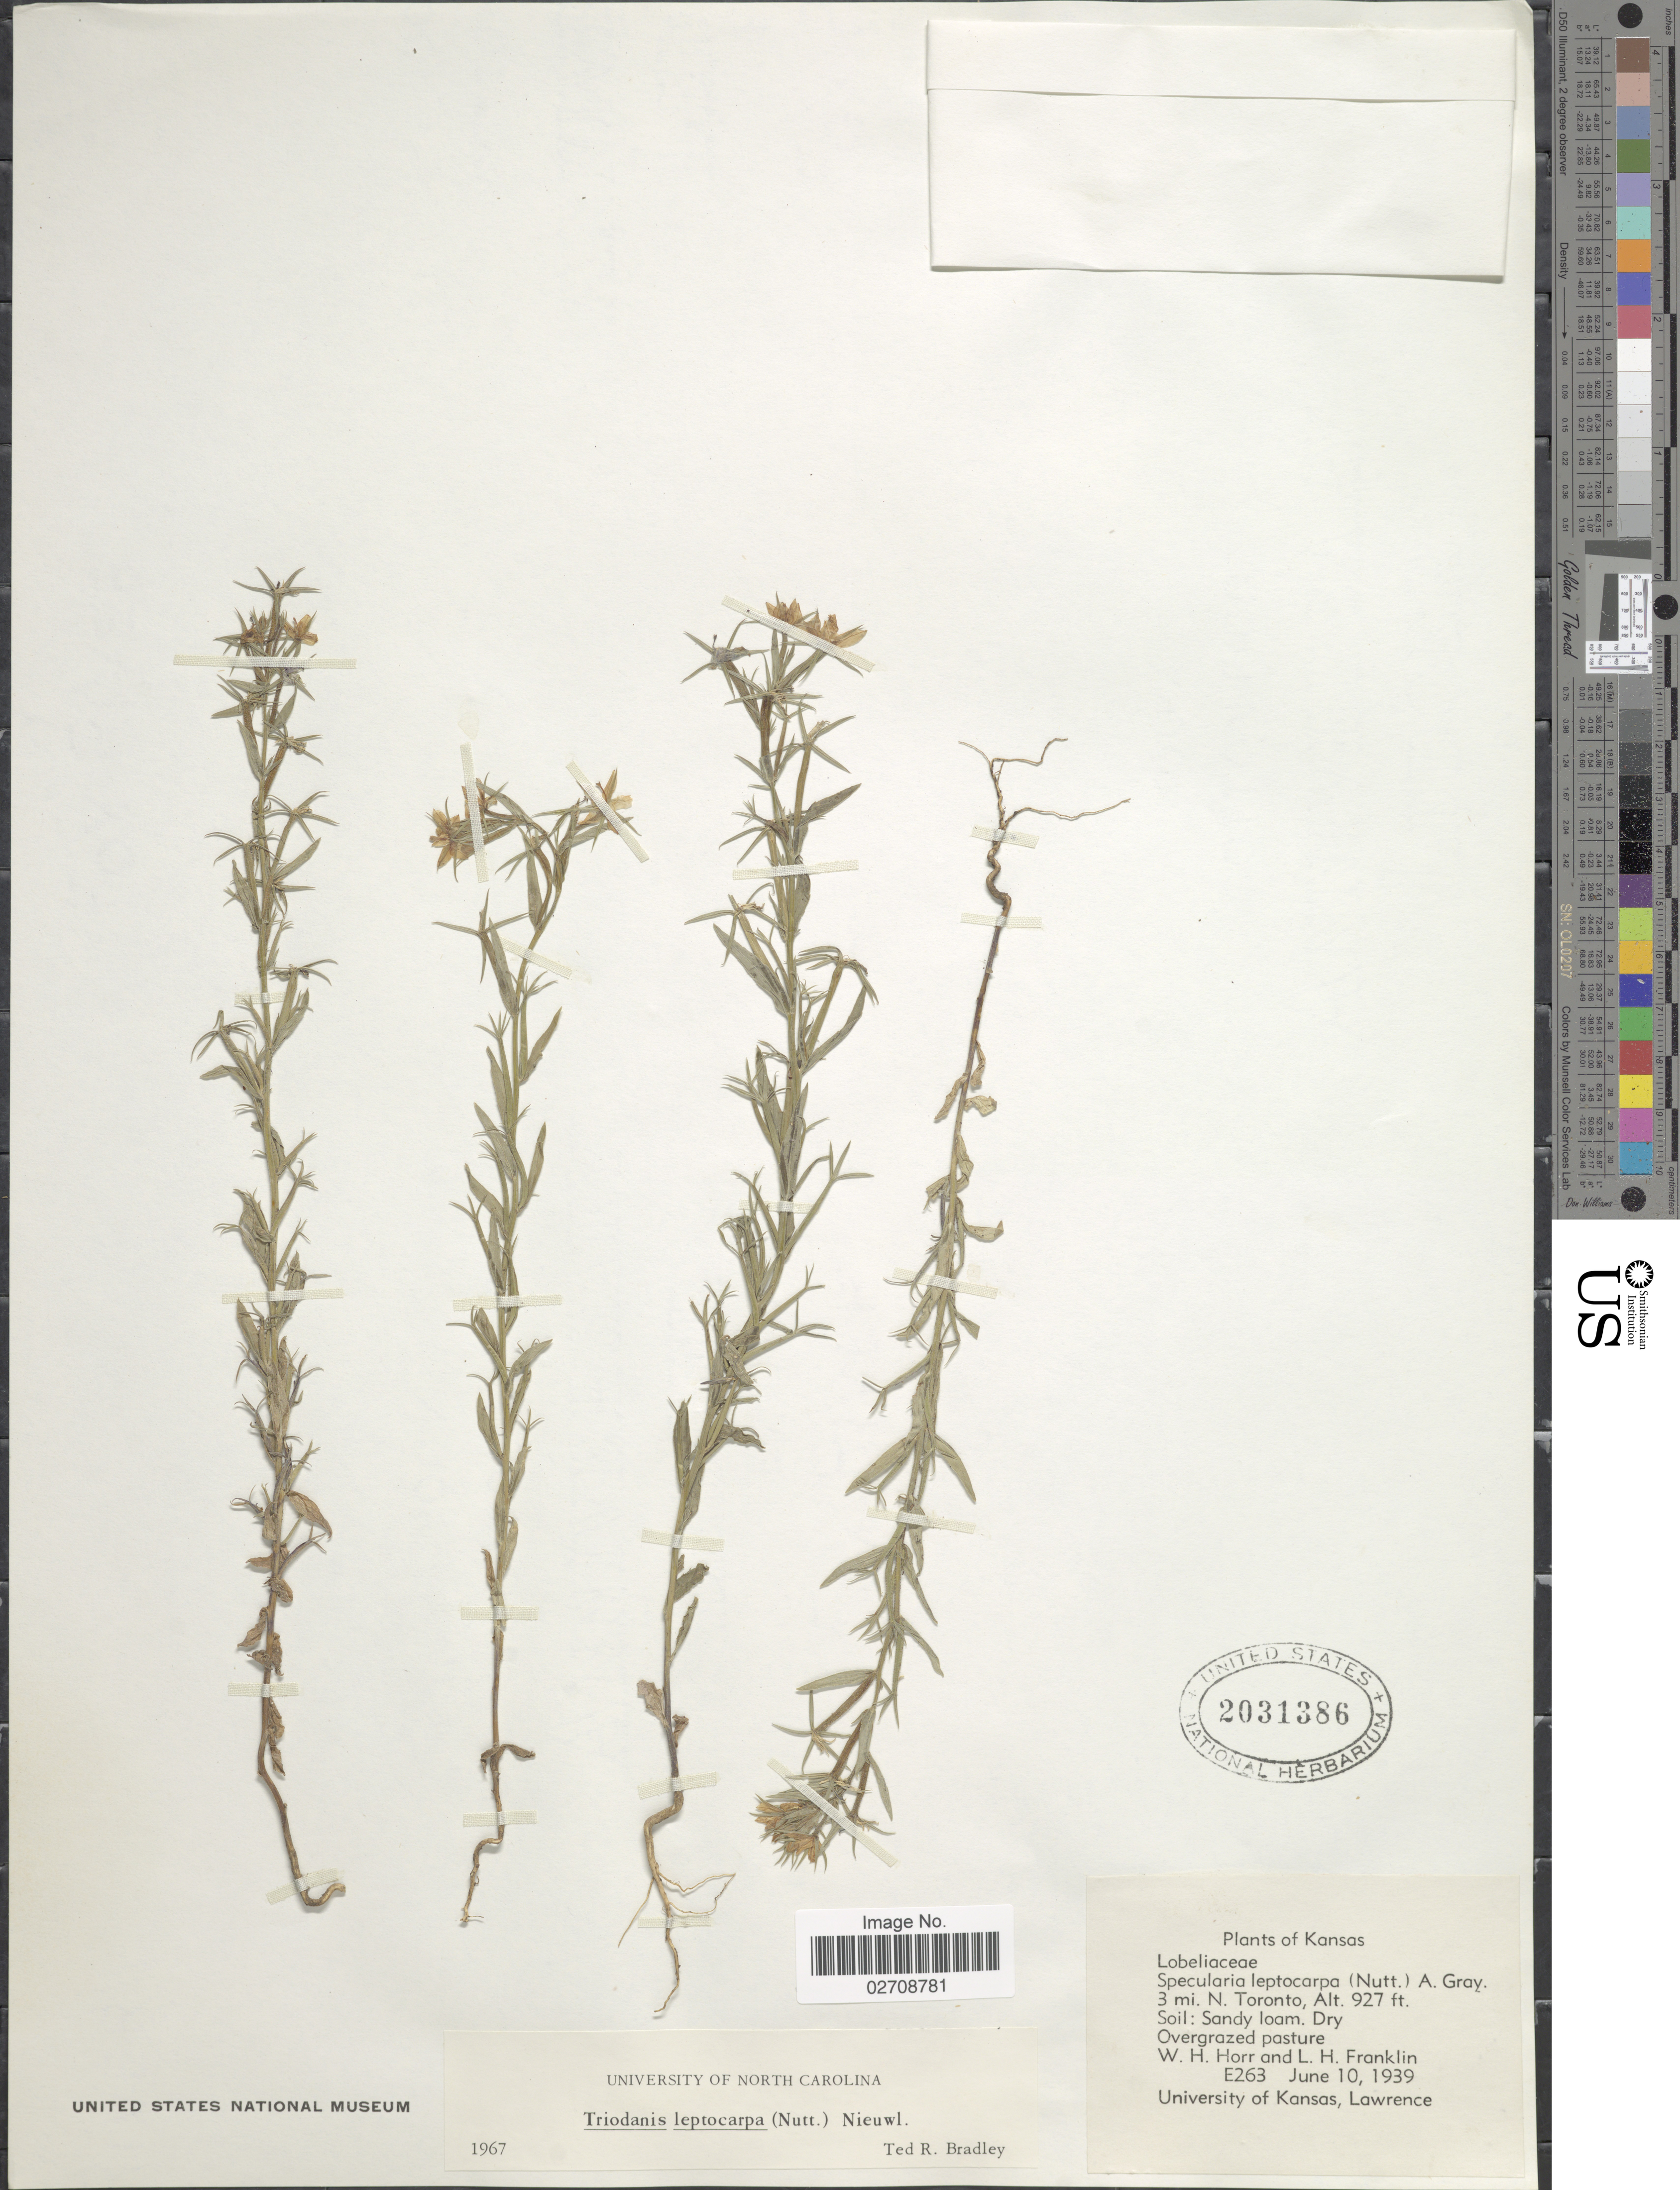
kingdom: Plantae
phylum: Tracheophyta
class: Magnoliopsida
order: Asterales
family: Campanulaceae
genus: Triodanis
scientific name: Triodanis leptocarpa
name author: Nieuwl.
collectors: W. H. Horr & L. H. Franklin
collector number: E263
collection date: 1939-06-10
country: United States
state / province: Kansas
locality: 3 mi. N. Toronto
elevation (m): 283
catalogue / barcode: US 2031386